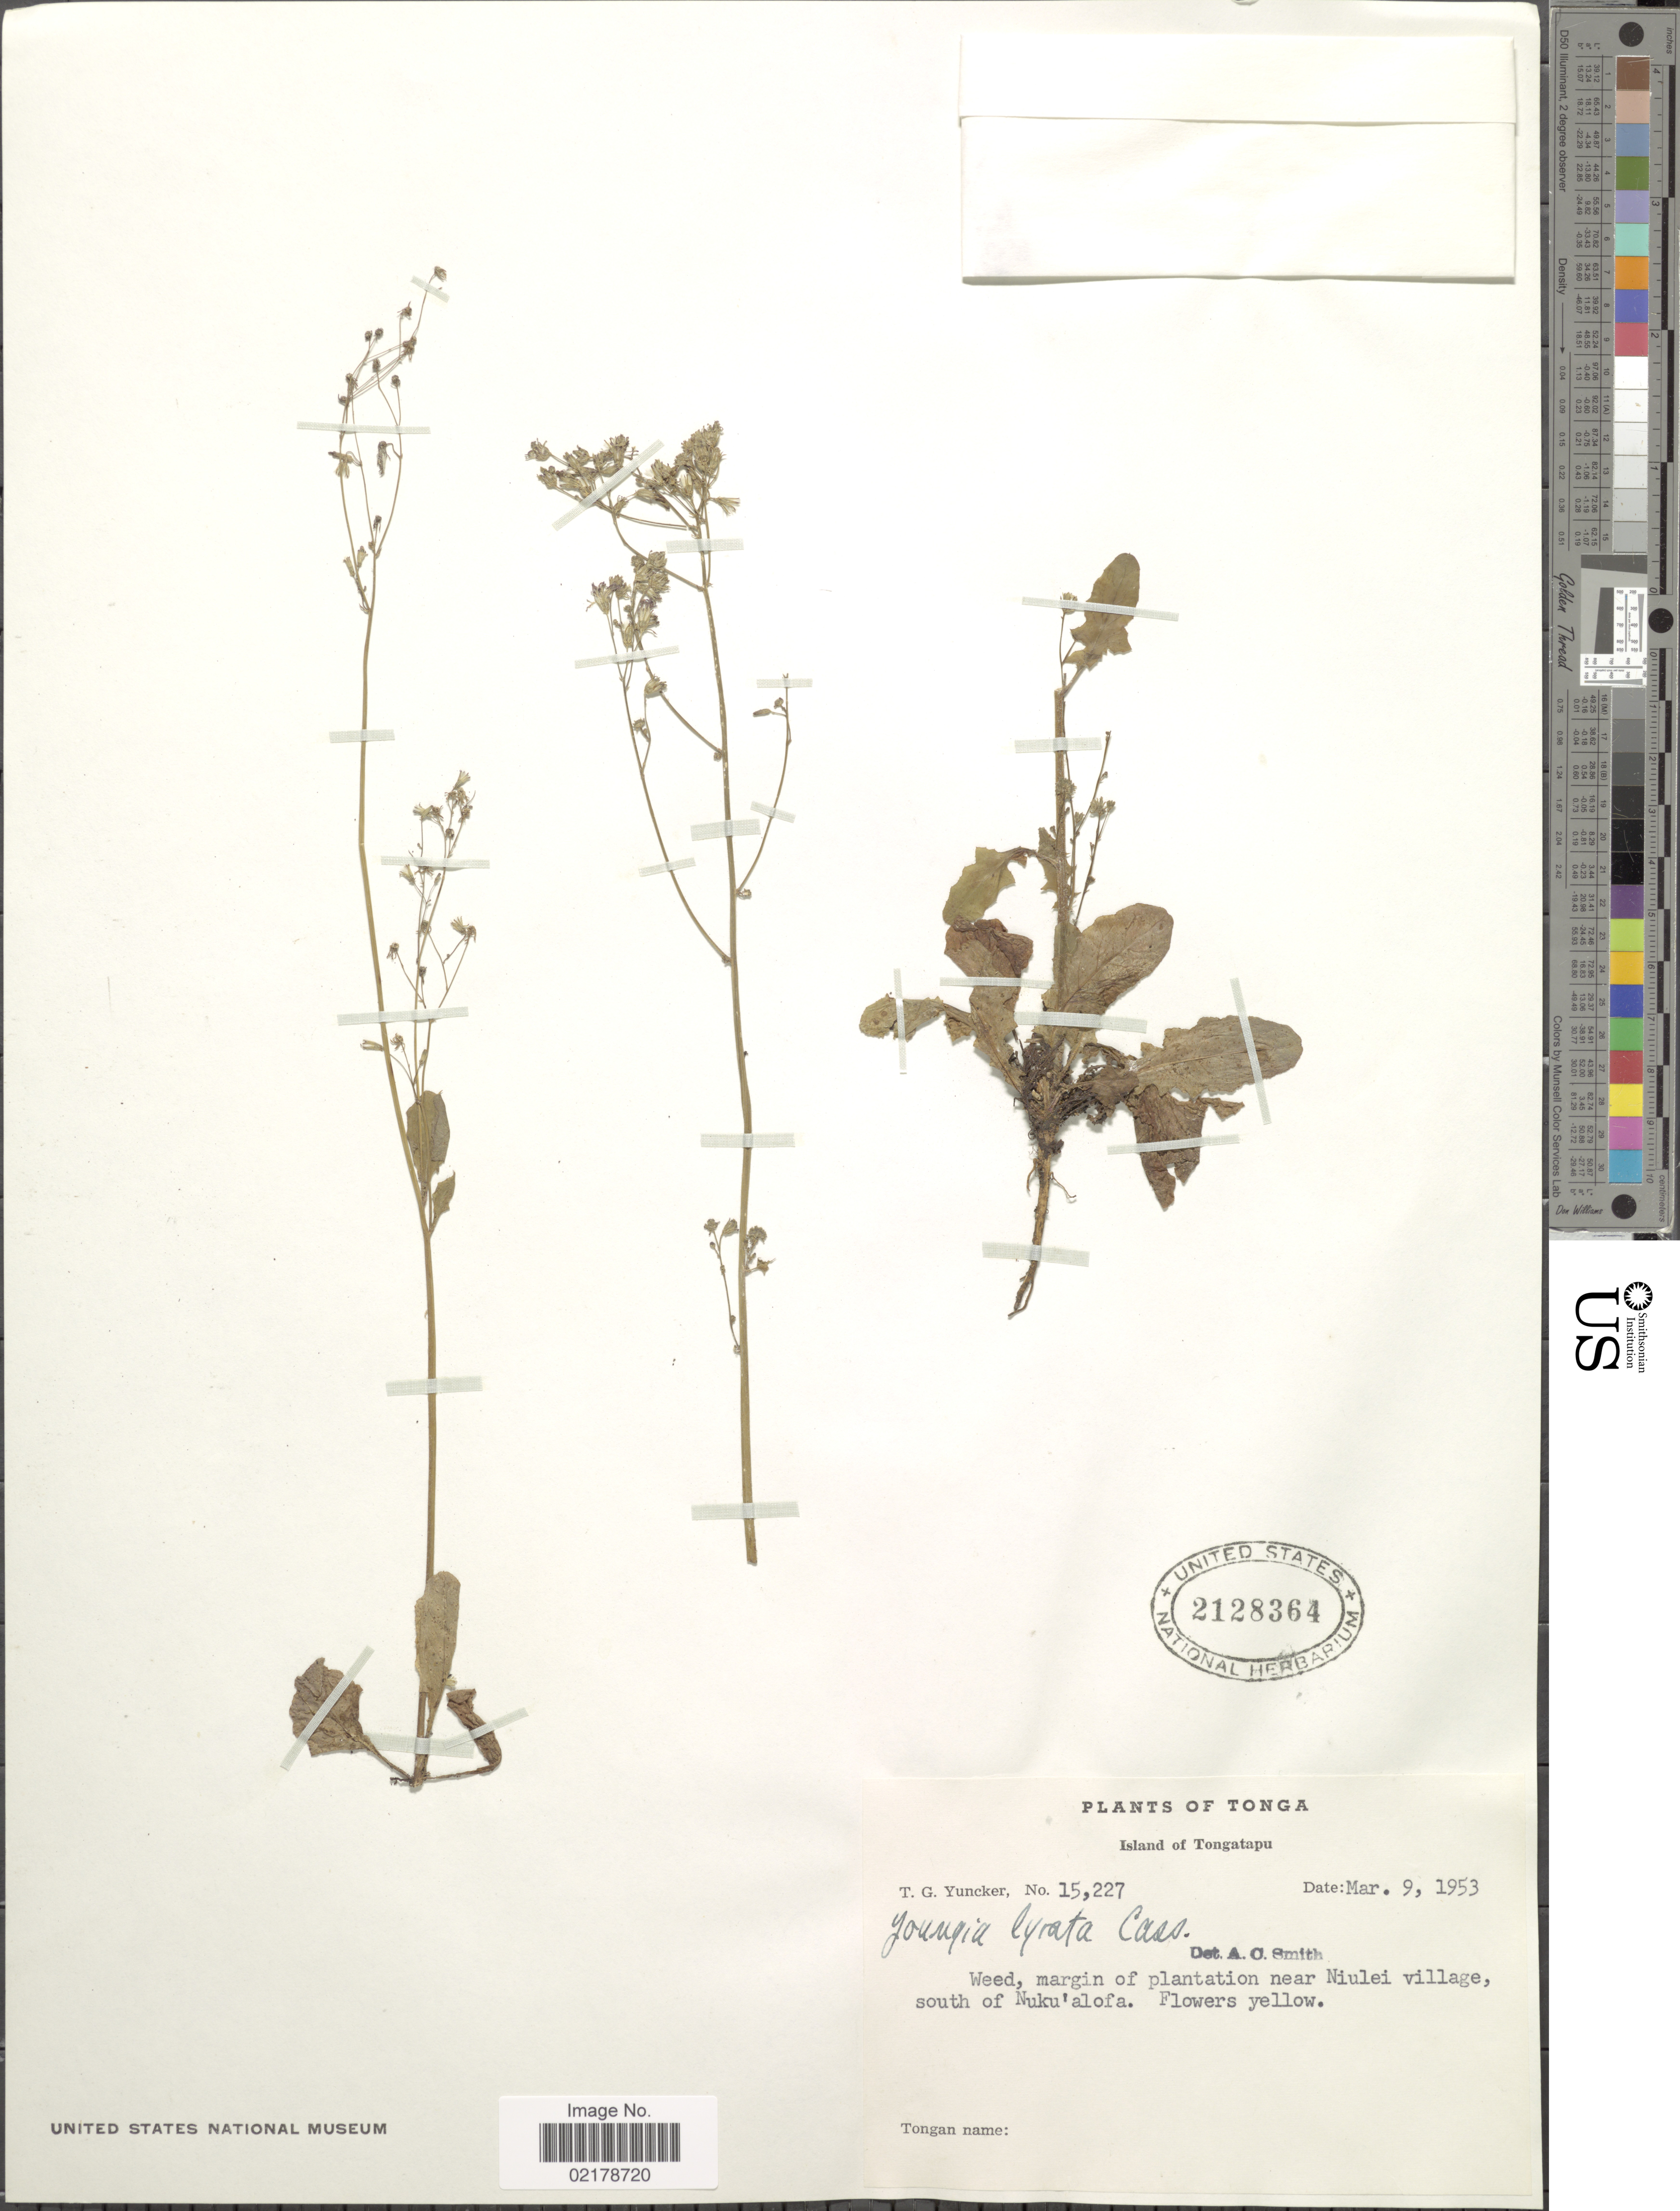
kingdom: Plantae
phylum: Tracheophyta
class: Magnoliopsida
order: Asterales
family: Asteraceae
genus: Youngia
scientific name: Youngia japonica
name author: (L.) DC.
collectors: T. G. Yuncker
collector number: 15227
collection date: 1953-03-09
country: Tonga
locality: Island of Tongatapu. Weed, margin of plantation near Niulei village, south of Nuku'alofa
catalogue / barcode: US 2128364